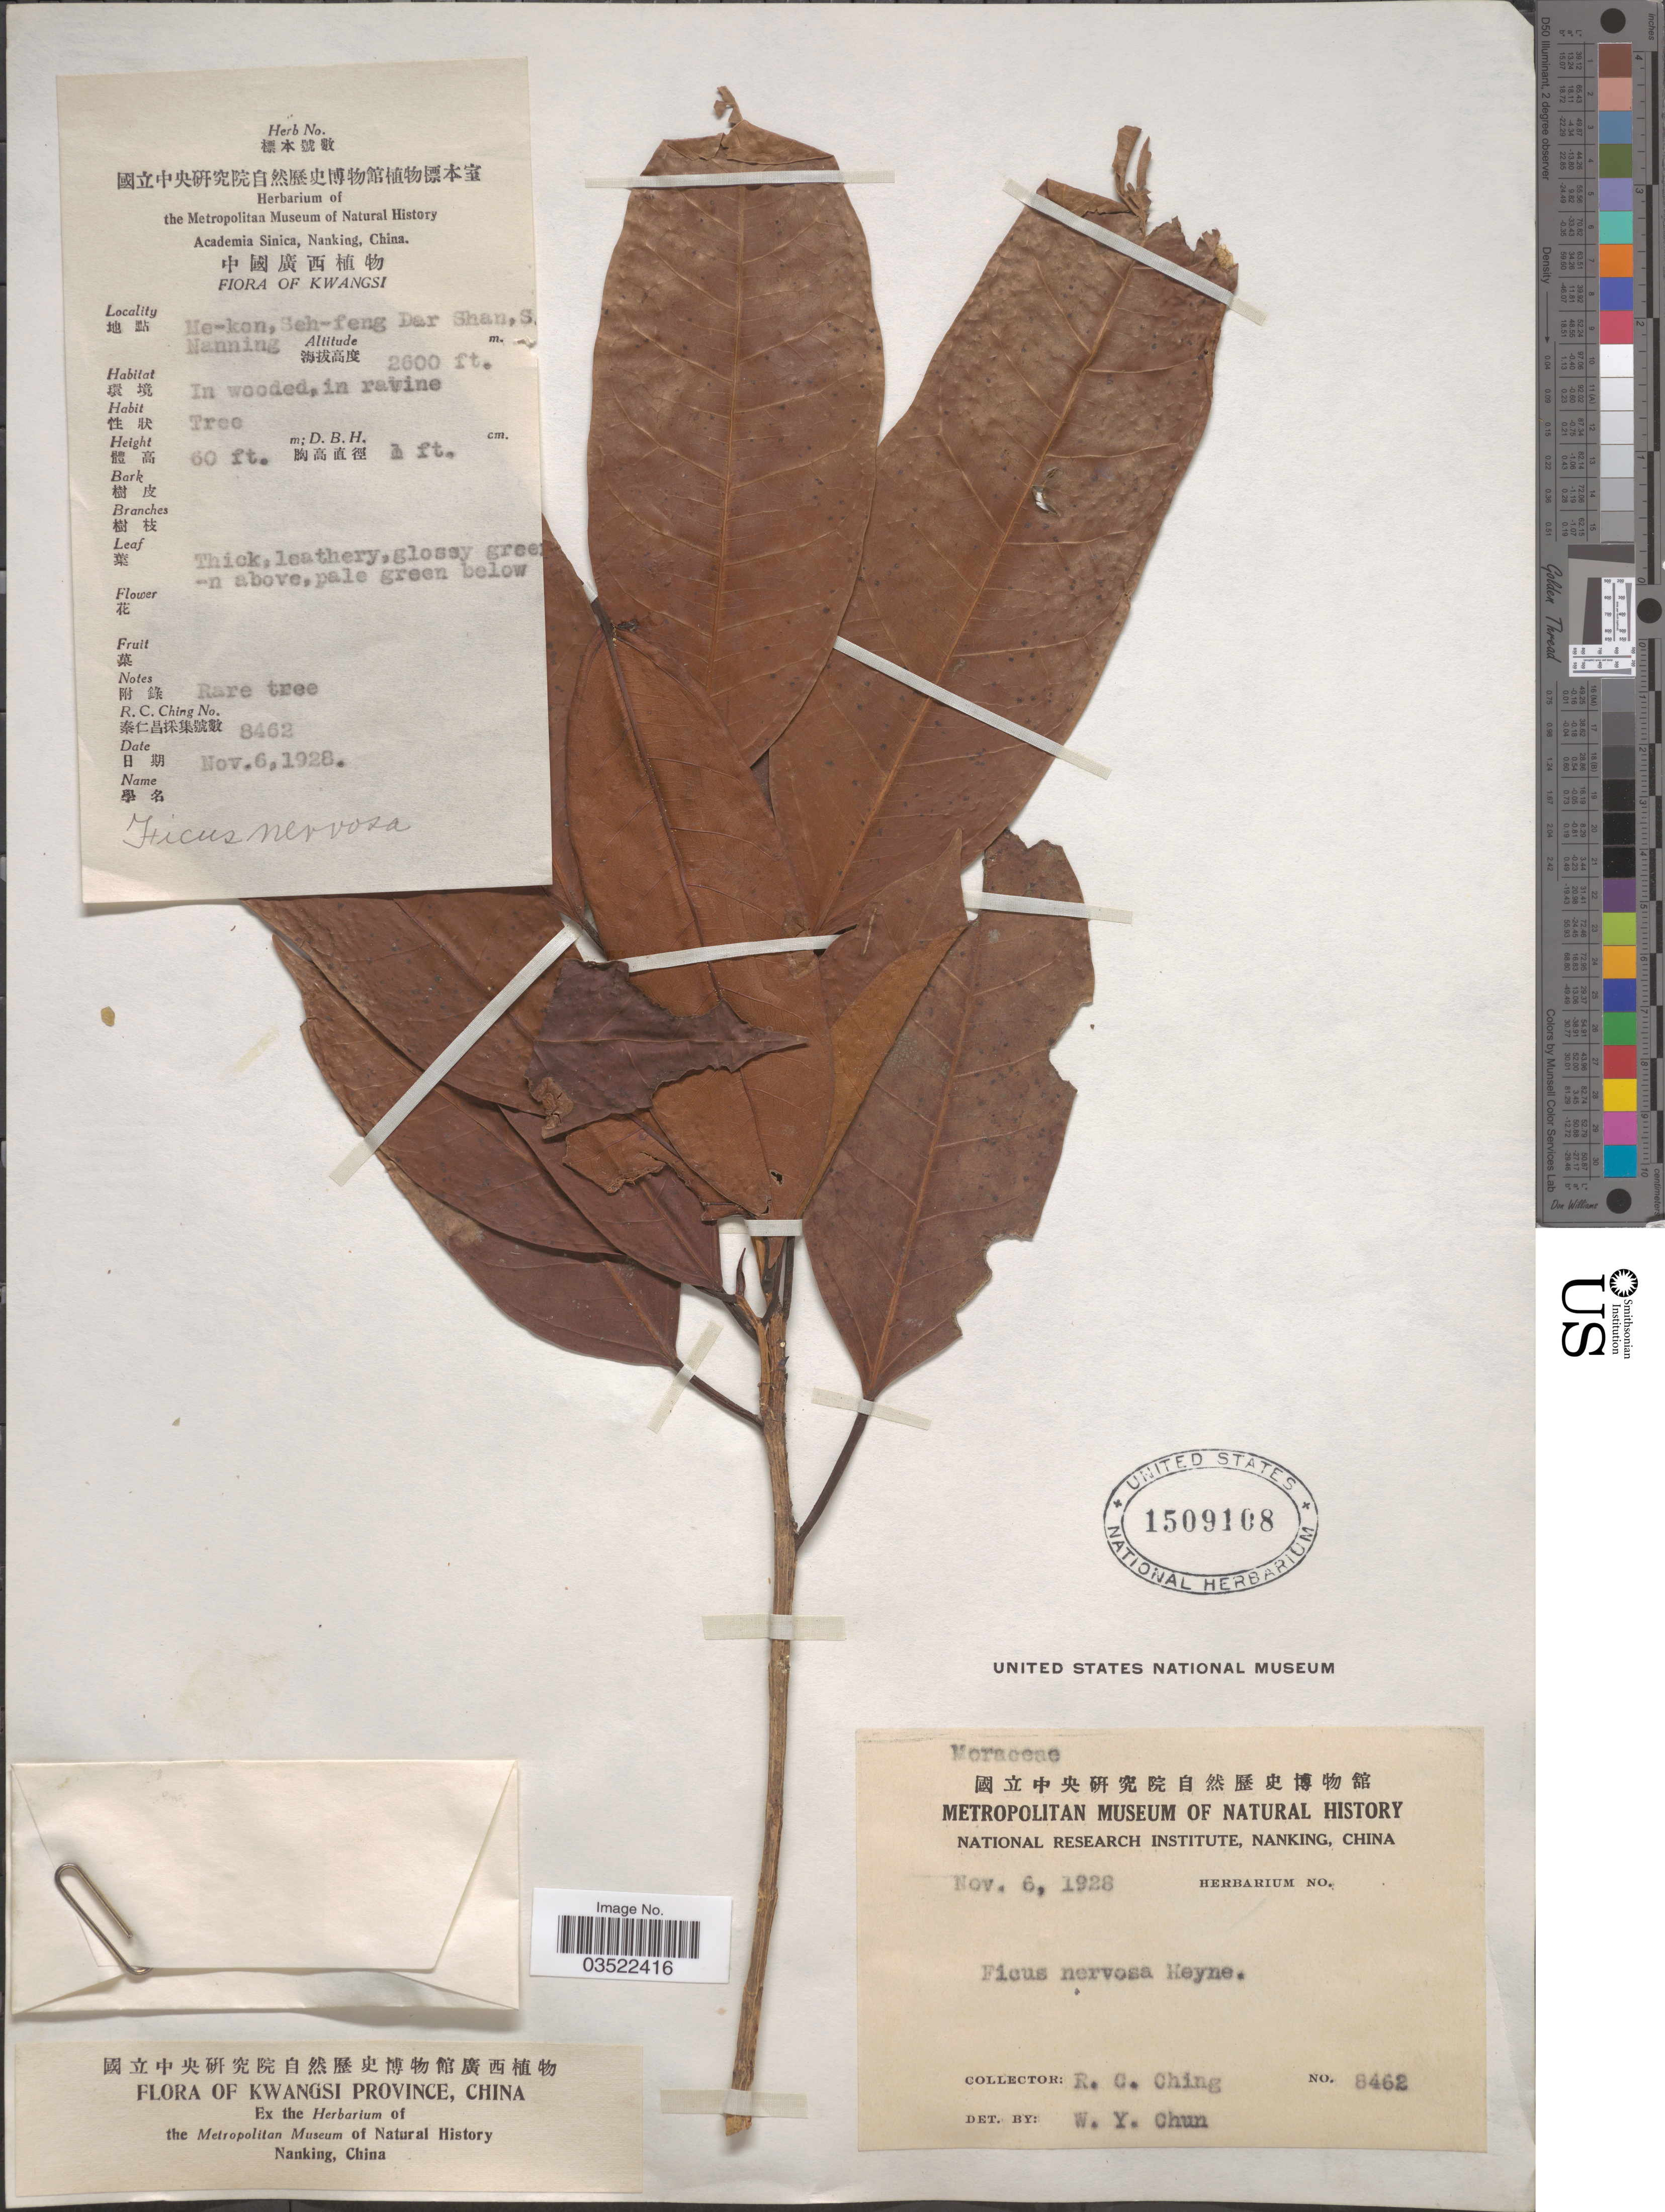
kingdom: Plantae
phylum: Tracheophyta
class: Magnoliopsida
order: Rosales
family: Moraceae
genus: Ficus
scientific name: Ficus nervosa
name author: B. Heyne & Roth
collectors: R. C. Ching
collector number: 8462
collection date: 1928-11-06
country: China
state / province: Guangxi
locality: Kwangsi Province. Me-kon, Seh-feng Dar Shan, S. Nanning.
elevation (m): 792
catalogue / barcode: US 1509108